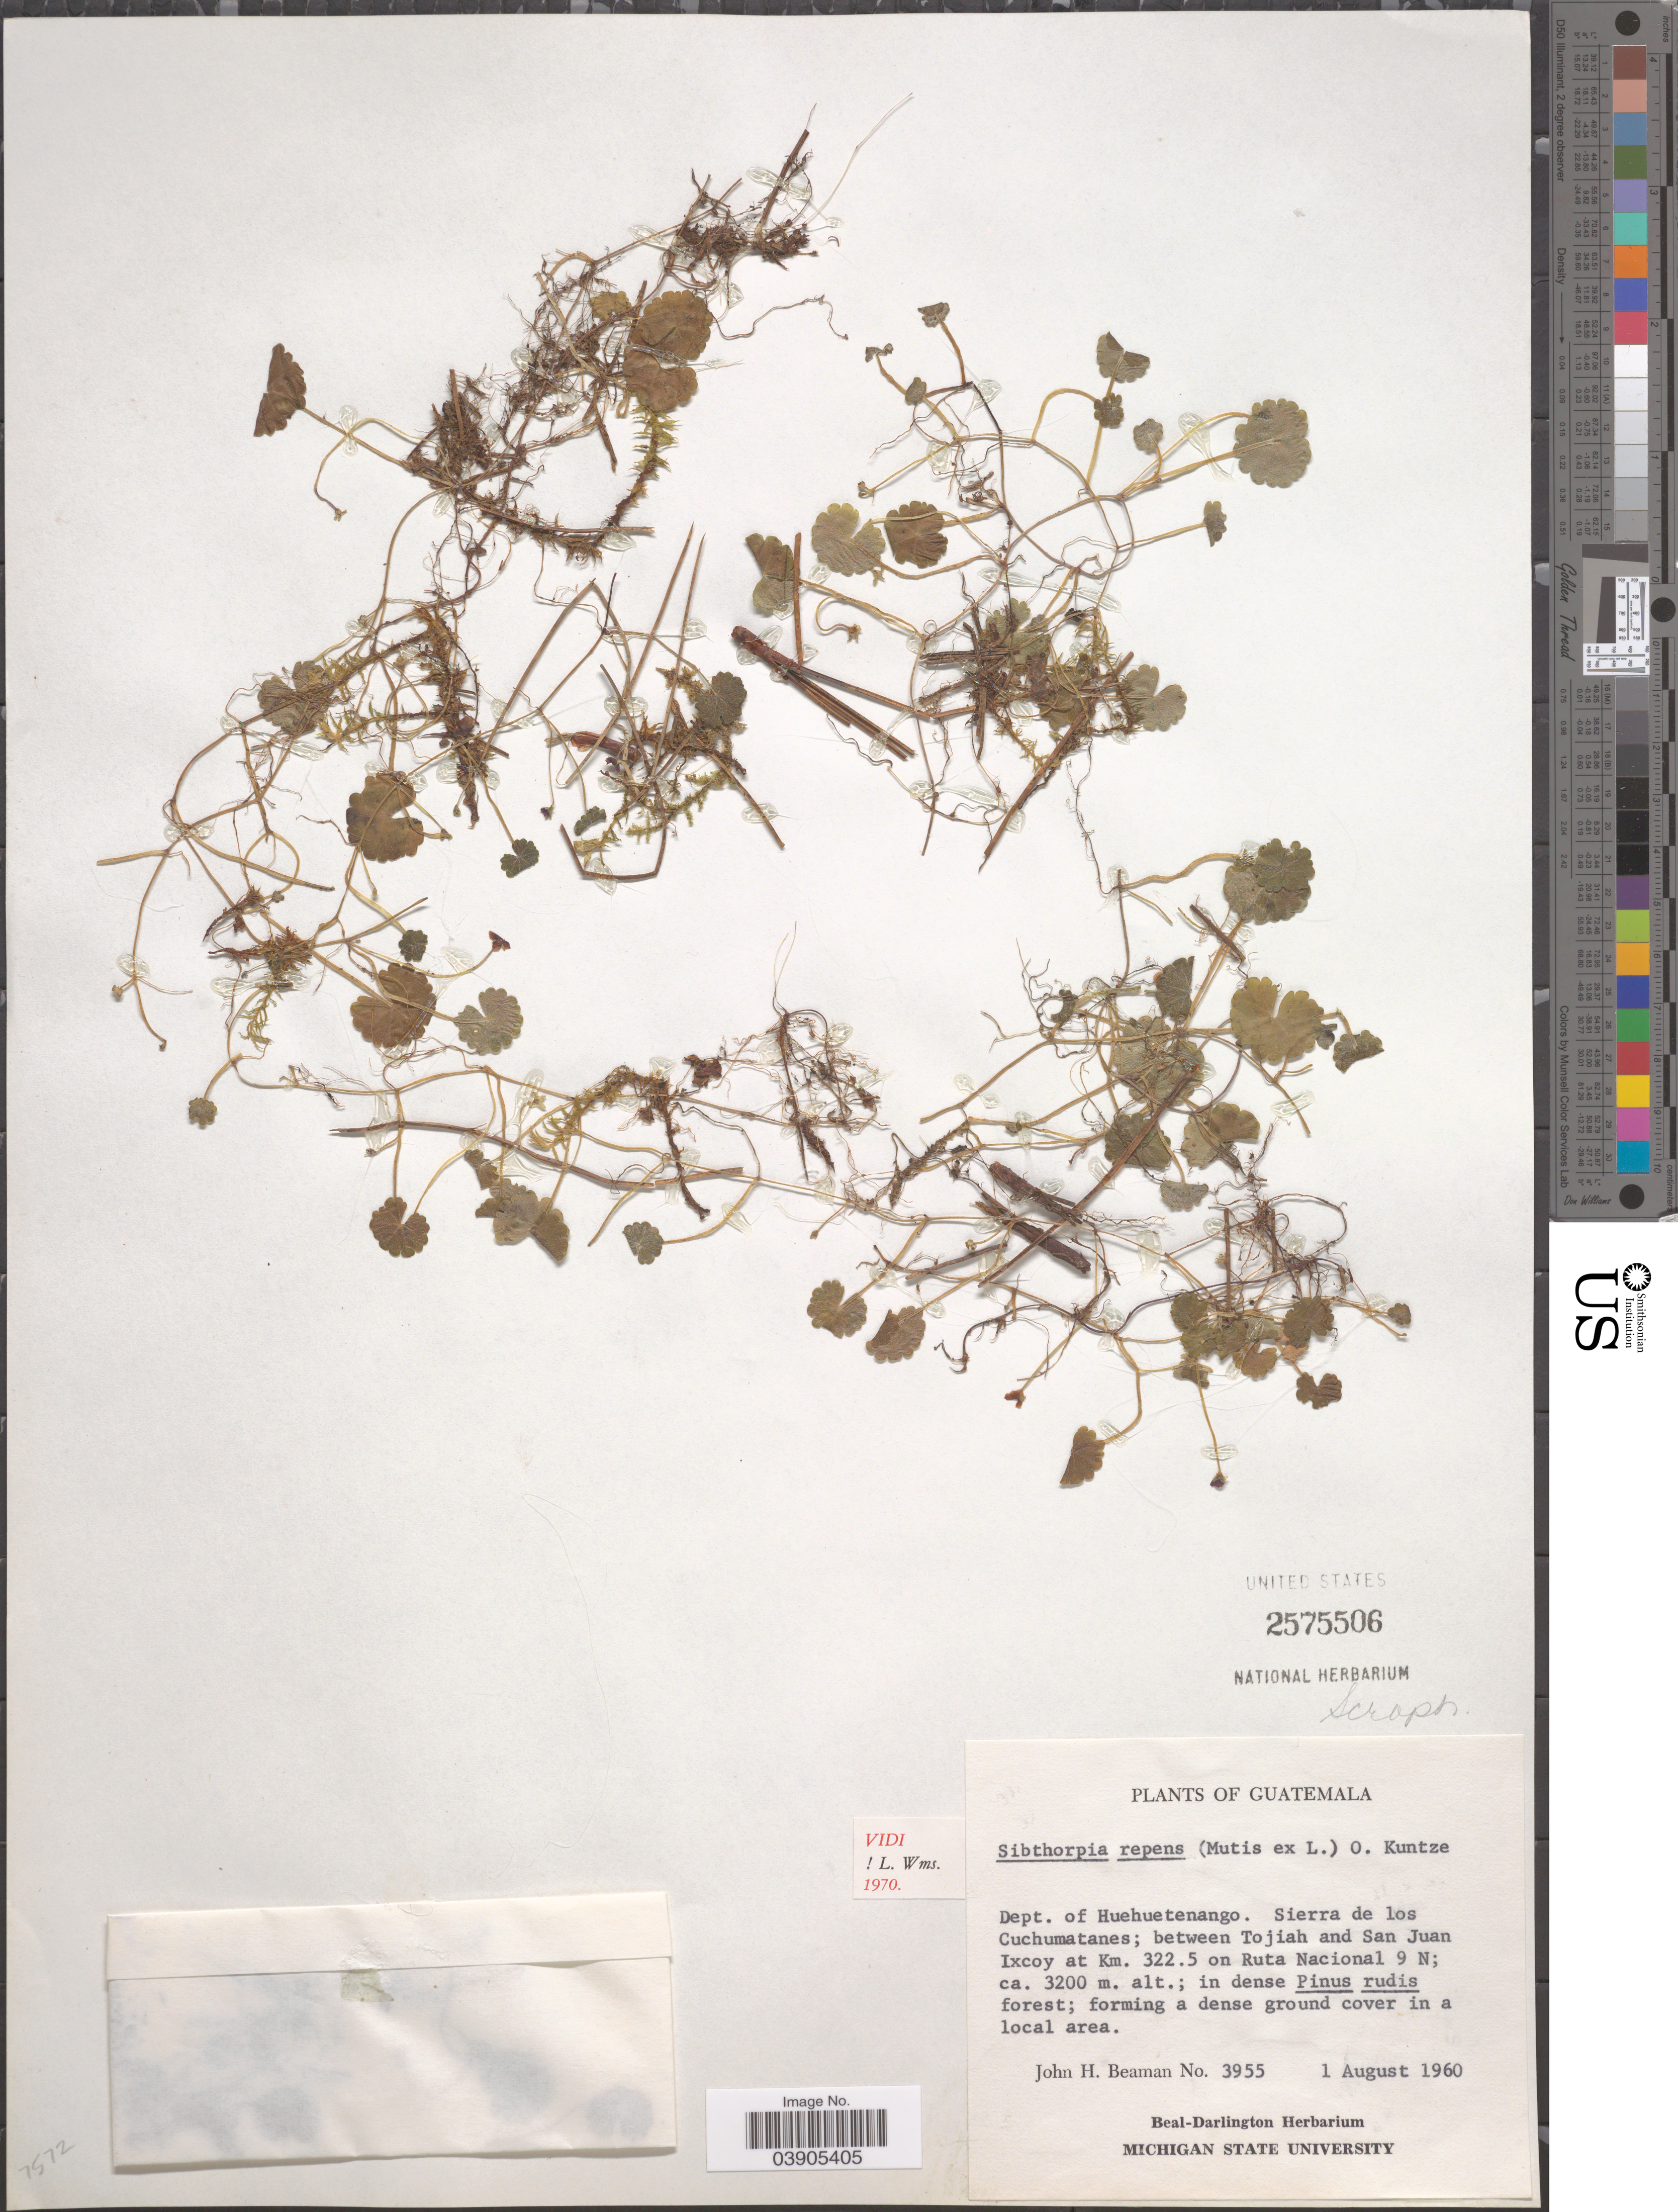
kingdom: Plantae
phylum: Tracheophyta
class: Magnoliopsida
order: Lamiales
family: Plantaginaceae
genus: Sibthorpia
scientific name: Sibthorpia repens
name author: (L.) Kuntze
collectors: J. H. Beaman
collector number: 3955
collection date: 1960-08-01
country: Guatemala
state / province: Huehuetenango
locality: Dept. of Huehuetenango. Sierra de los Cuchumatanes; between Tojiah and San Juan Ixcoy at Km. 322.5 on Ruta Nacional 9 N.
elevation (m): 3200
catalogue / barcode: US 2575506